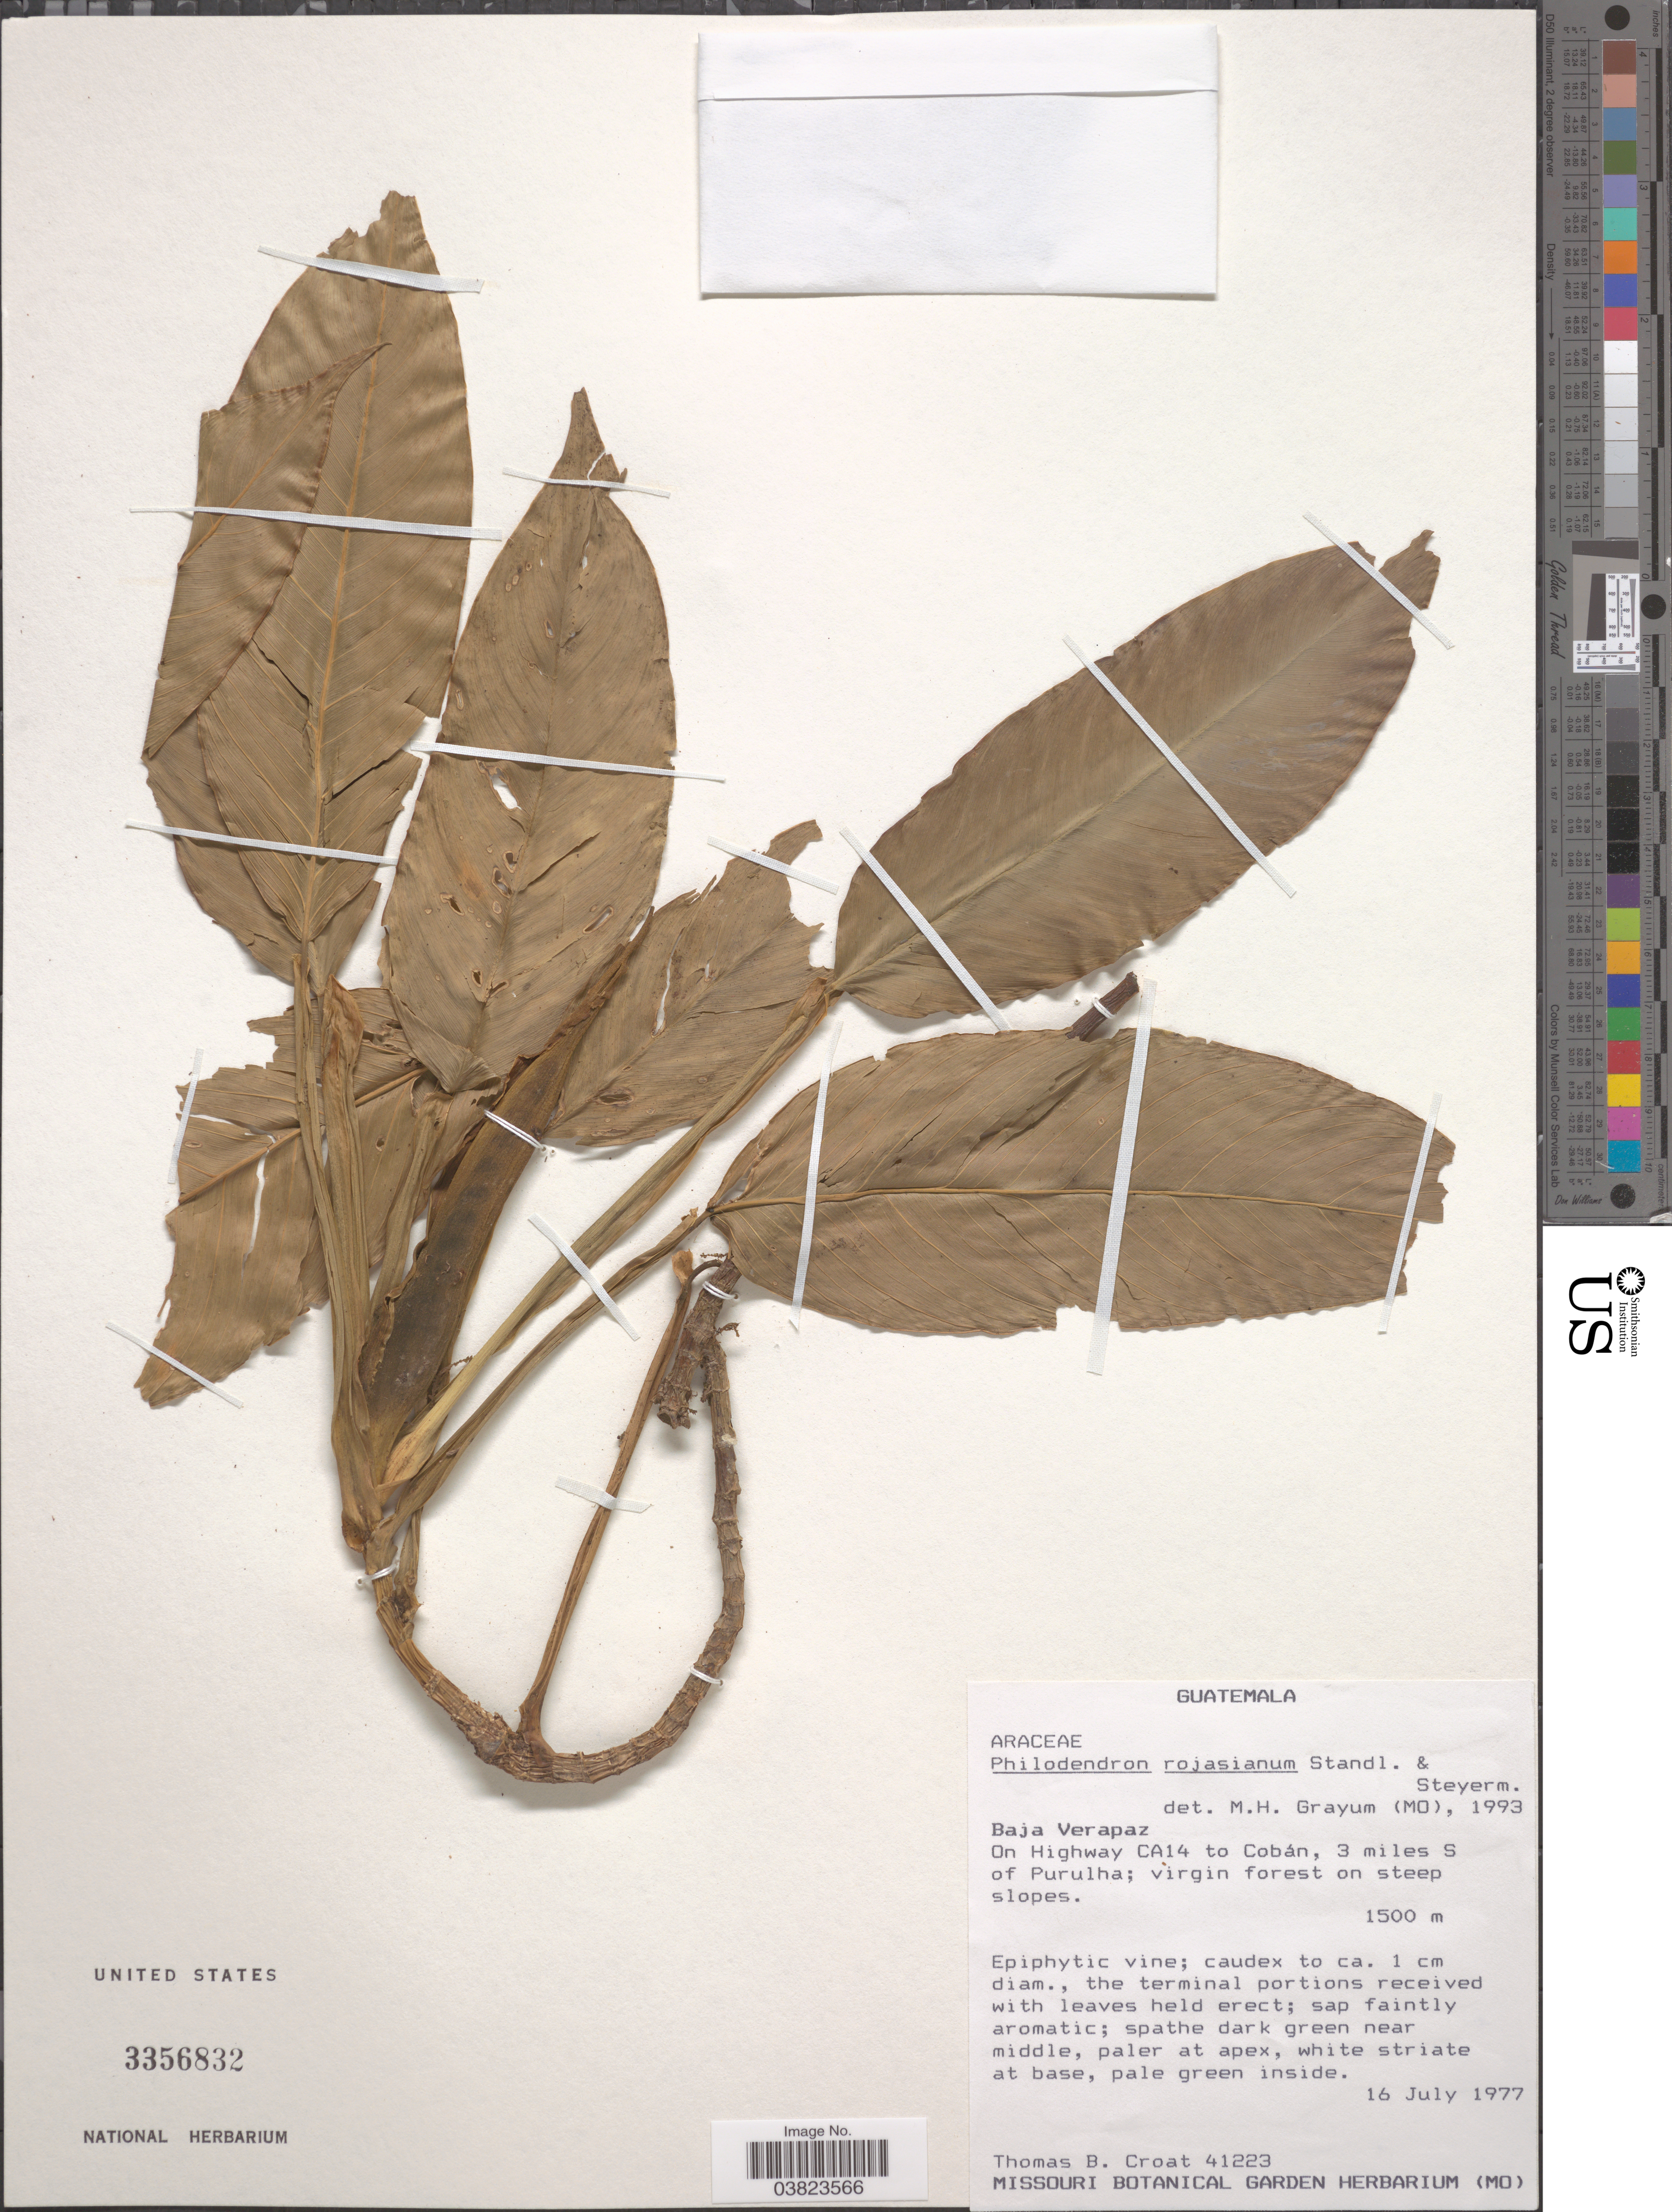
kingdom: Plantae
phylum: Tracheophyta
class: Liliopsida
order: Alismatales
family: Araceae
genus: Philodendron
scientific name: Philodendron rojasianum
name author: Standl. & Steyerm.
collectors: T. B. Croat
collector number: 41223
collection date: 1977-07-16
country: Guatemala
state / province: Baja Verapaz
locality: On Highway CA14 to Vobán, 3 miles S of Purulha.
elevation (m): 1500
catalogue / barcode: US 3356832